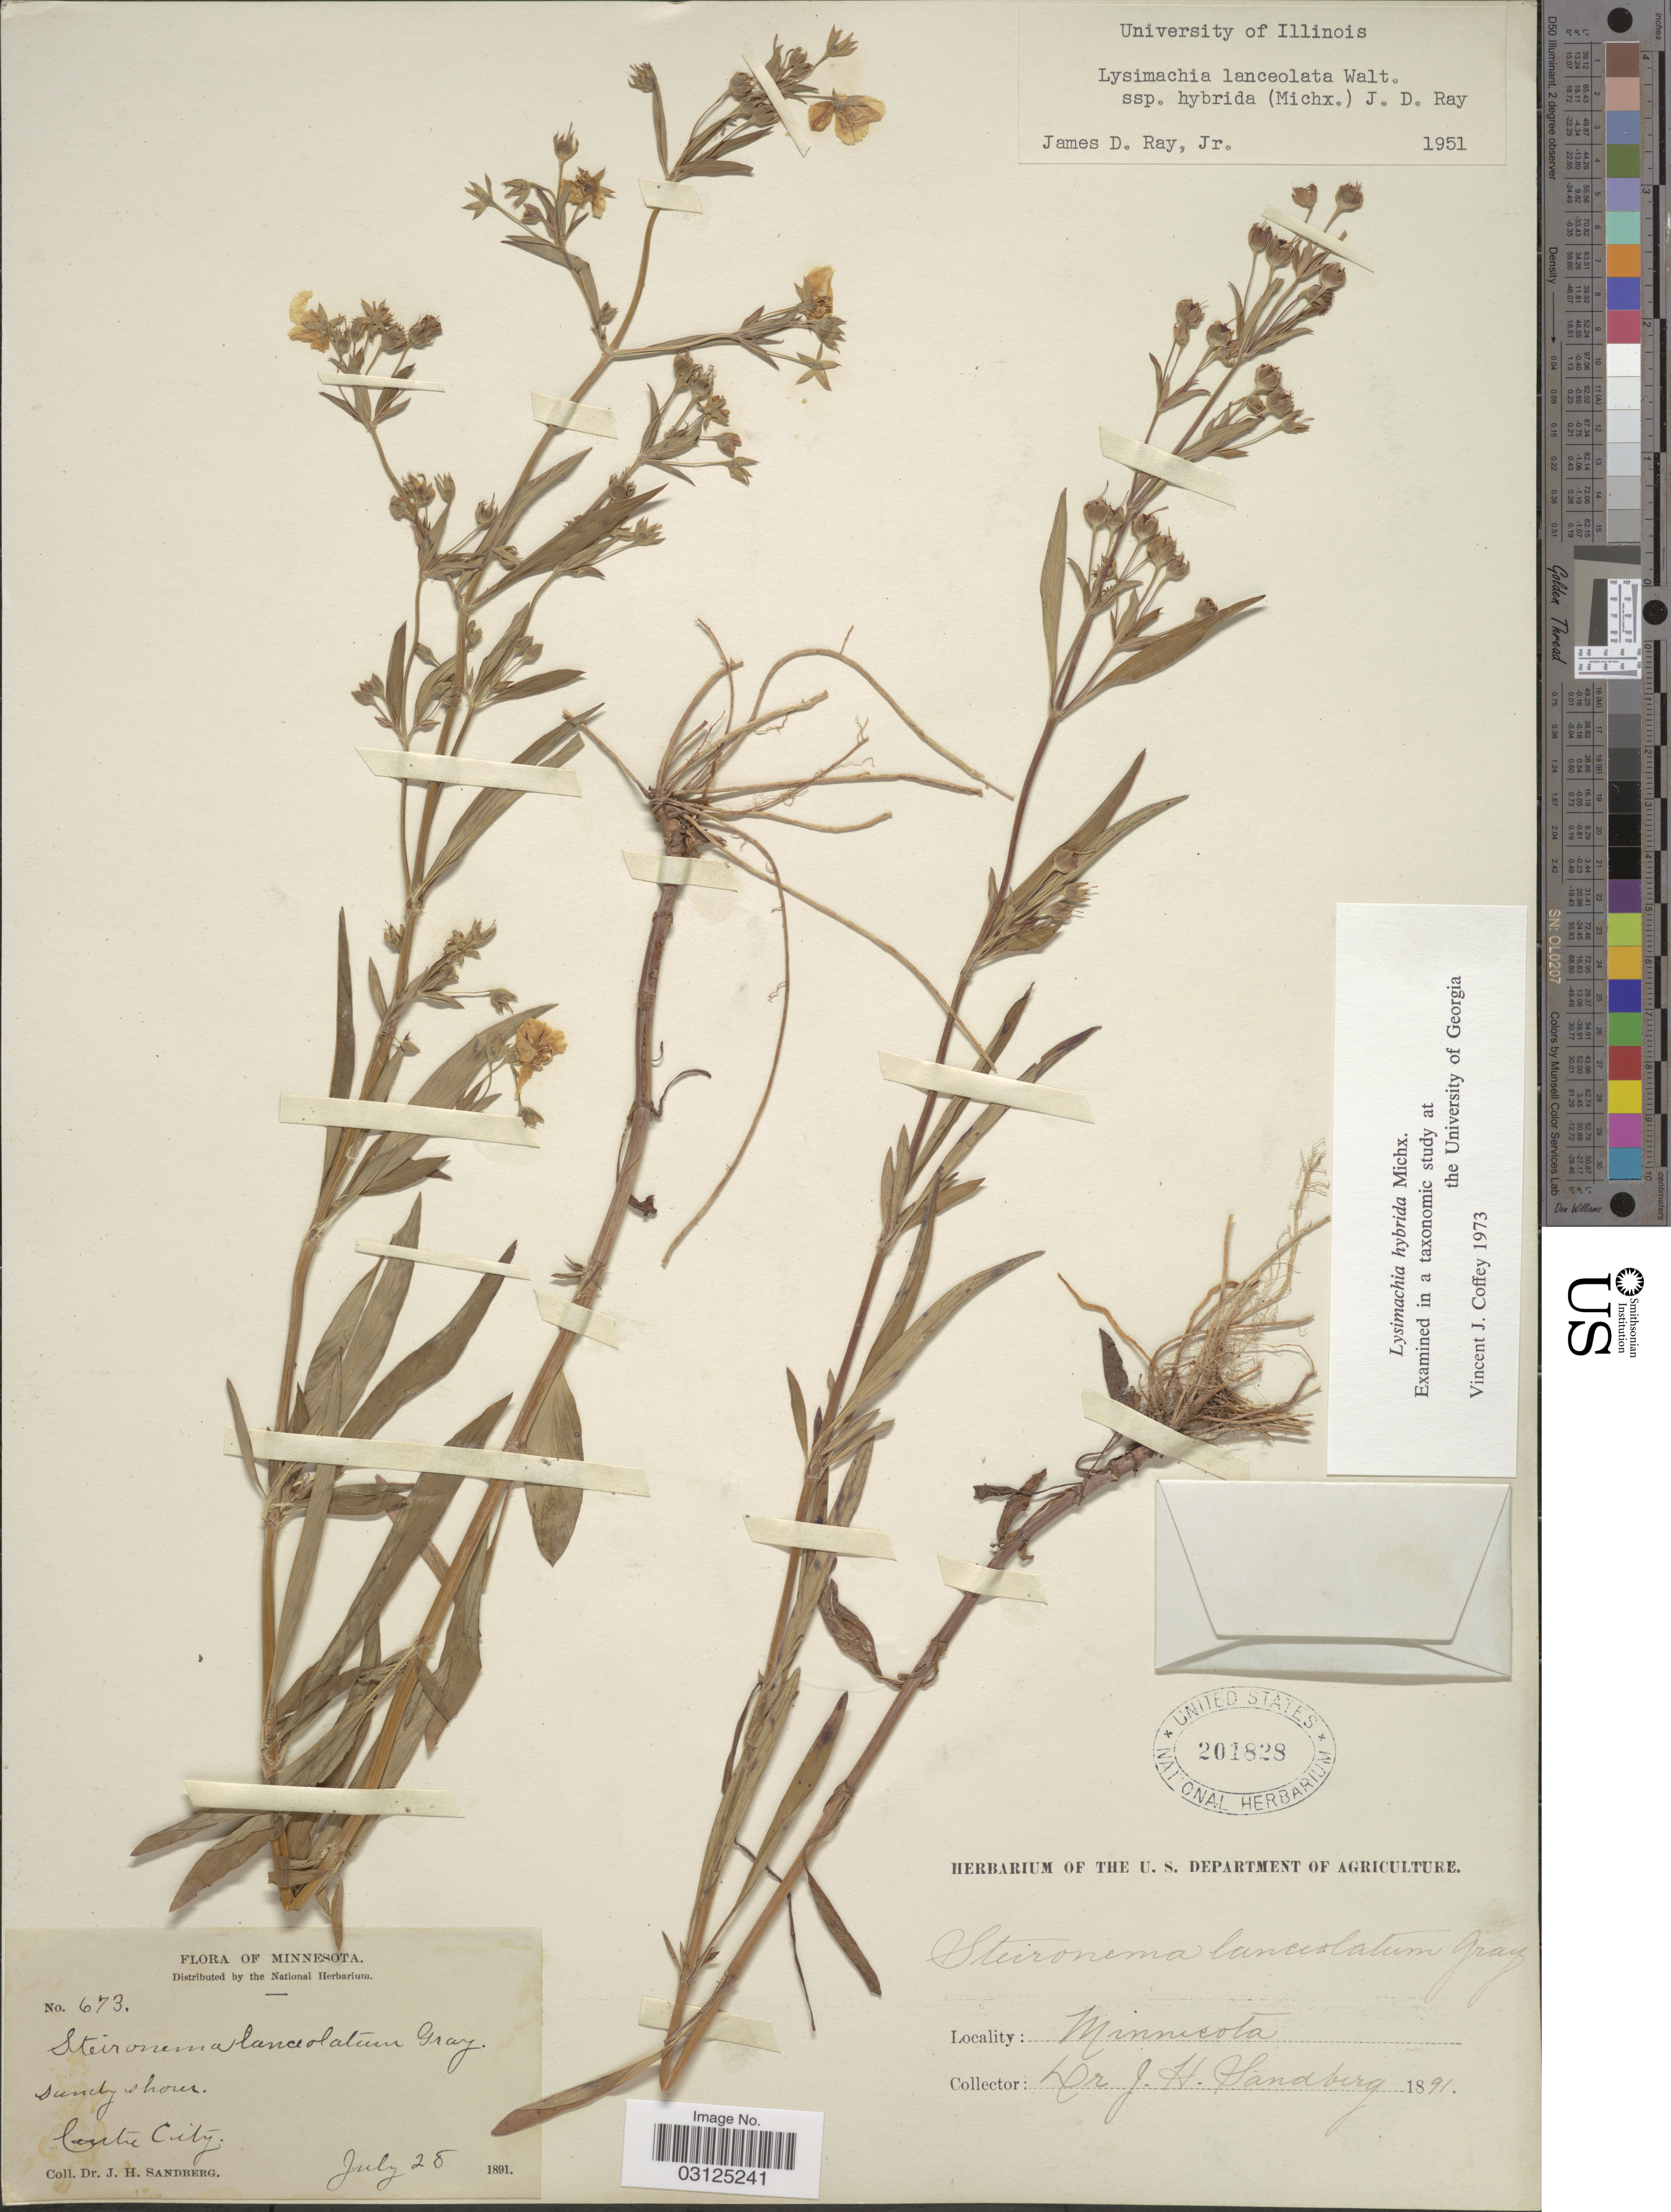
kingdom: Plantae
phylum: Tracheophyta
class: Magnoliopsida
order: Ericales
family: Primulaceae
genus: Lysimachia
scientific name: Lysimachia hybrida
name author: Michx.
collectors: J. H. Sandberg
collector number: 673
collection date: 1891-07-28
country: United States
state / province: Minnesota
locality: Centre City.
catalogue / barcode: US 201828